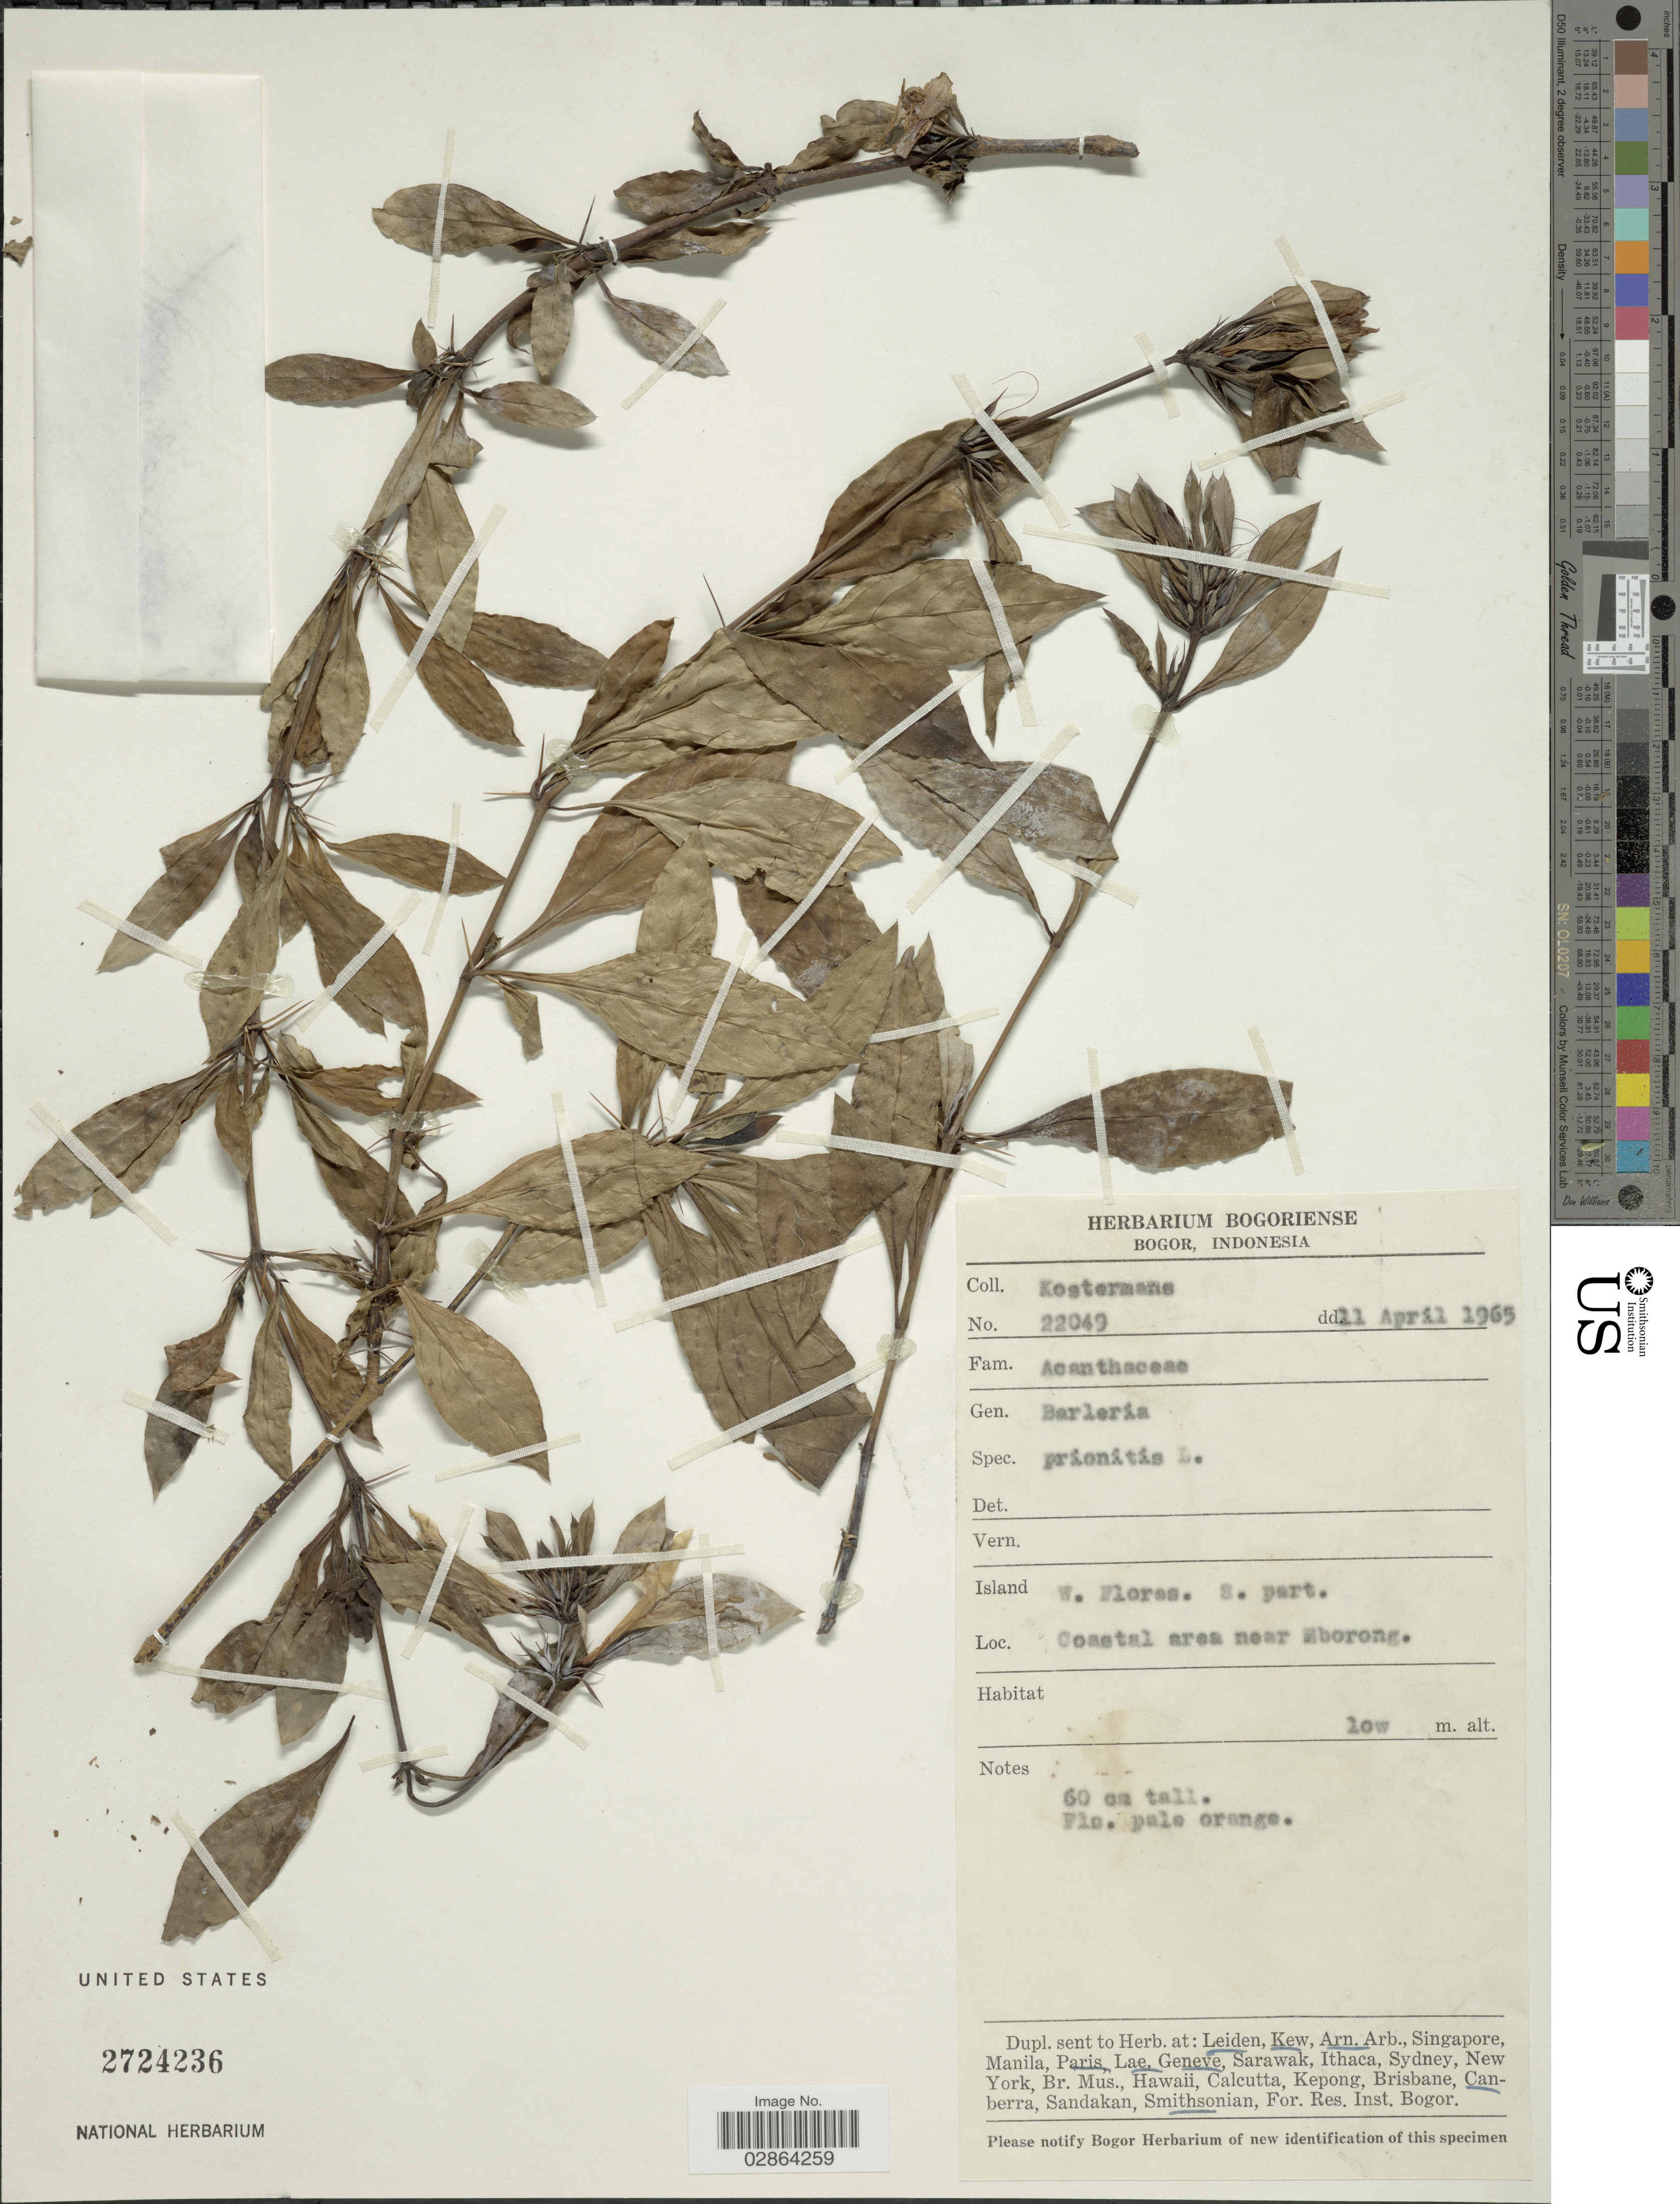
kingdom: Plantae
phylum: Tracheophyta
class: Magnoliopsida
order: Lamiales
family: Acanthaceae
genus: Barleria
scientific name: Barleria prionitis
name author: L.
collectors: Kostermans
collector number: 22049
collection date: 1965-04-11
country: Indonesia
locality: W. Flores. S. part, Coastal area near Mborong [interpreted].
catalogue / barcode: US 2724236